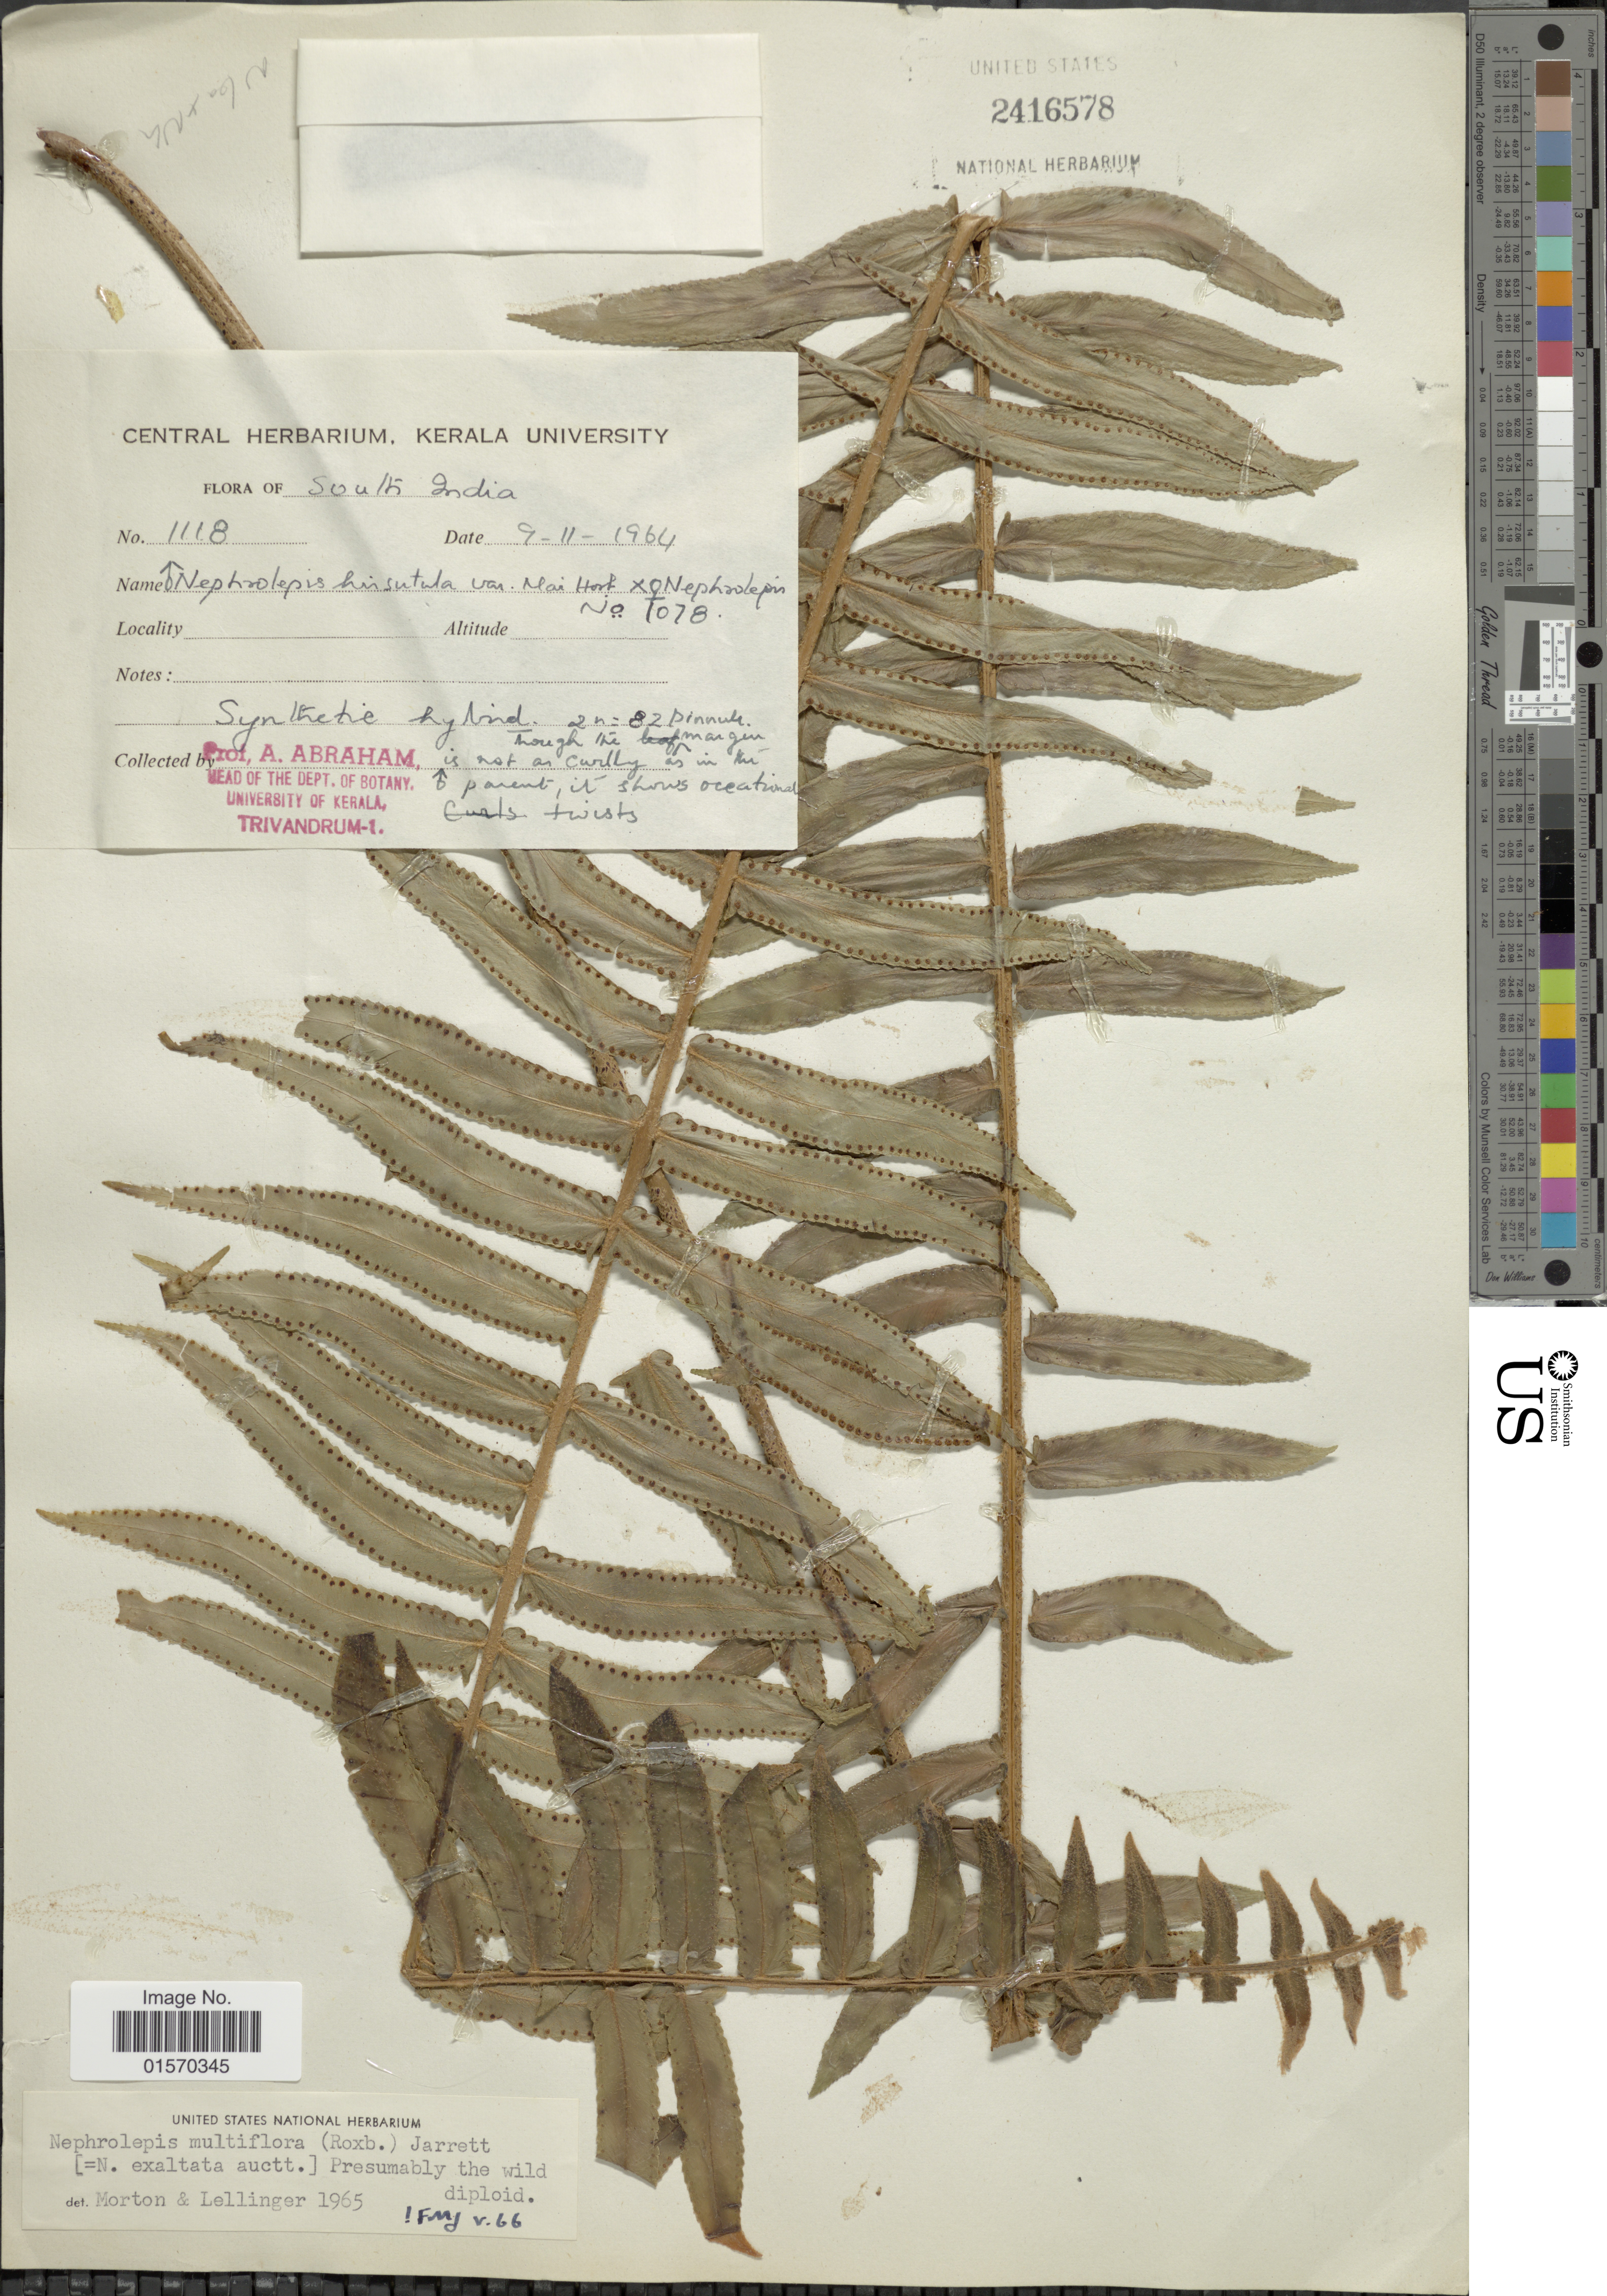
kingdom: Plantae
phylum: Tracheophyta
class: Polypodiopsida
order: Polypodiales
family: Nephrolepidaceae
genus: Nephrolepis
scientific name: Nephrolepis multiflora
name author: (Roxb.) F.M. Jarrett ex C.V. Morton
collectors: A. Abraham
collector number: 1118/1078*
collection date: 1964-11-09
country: India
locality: South India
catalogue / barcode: US 2416578